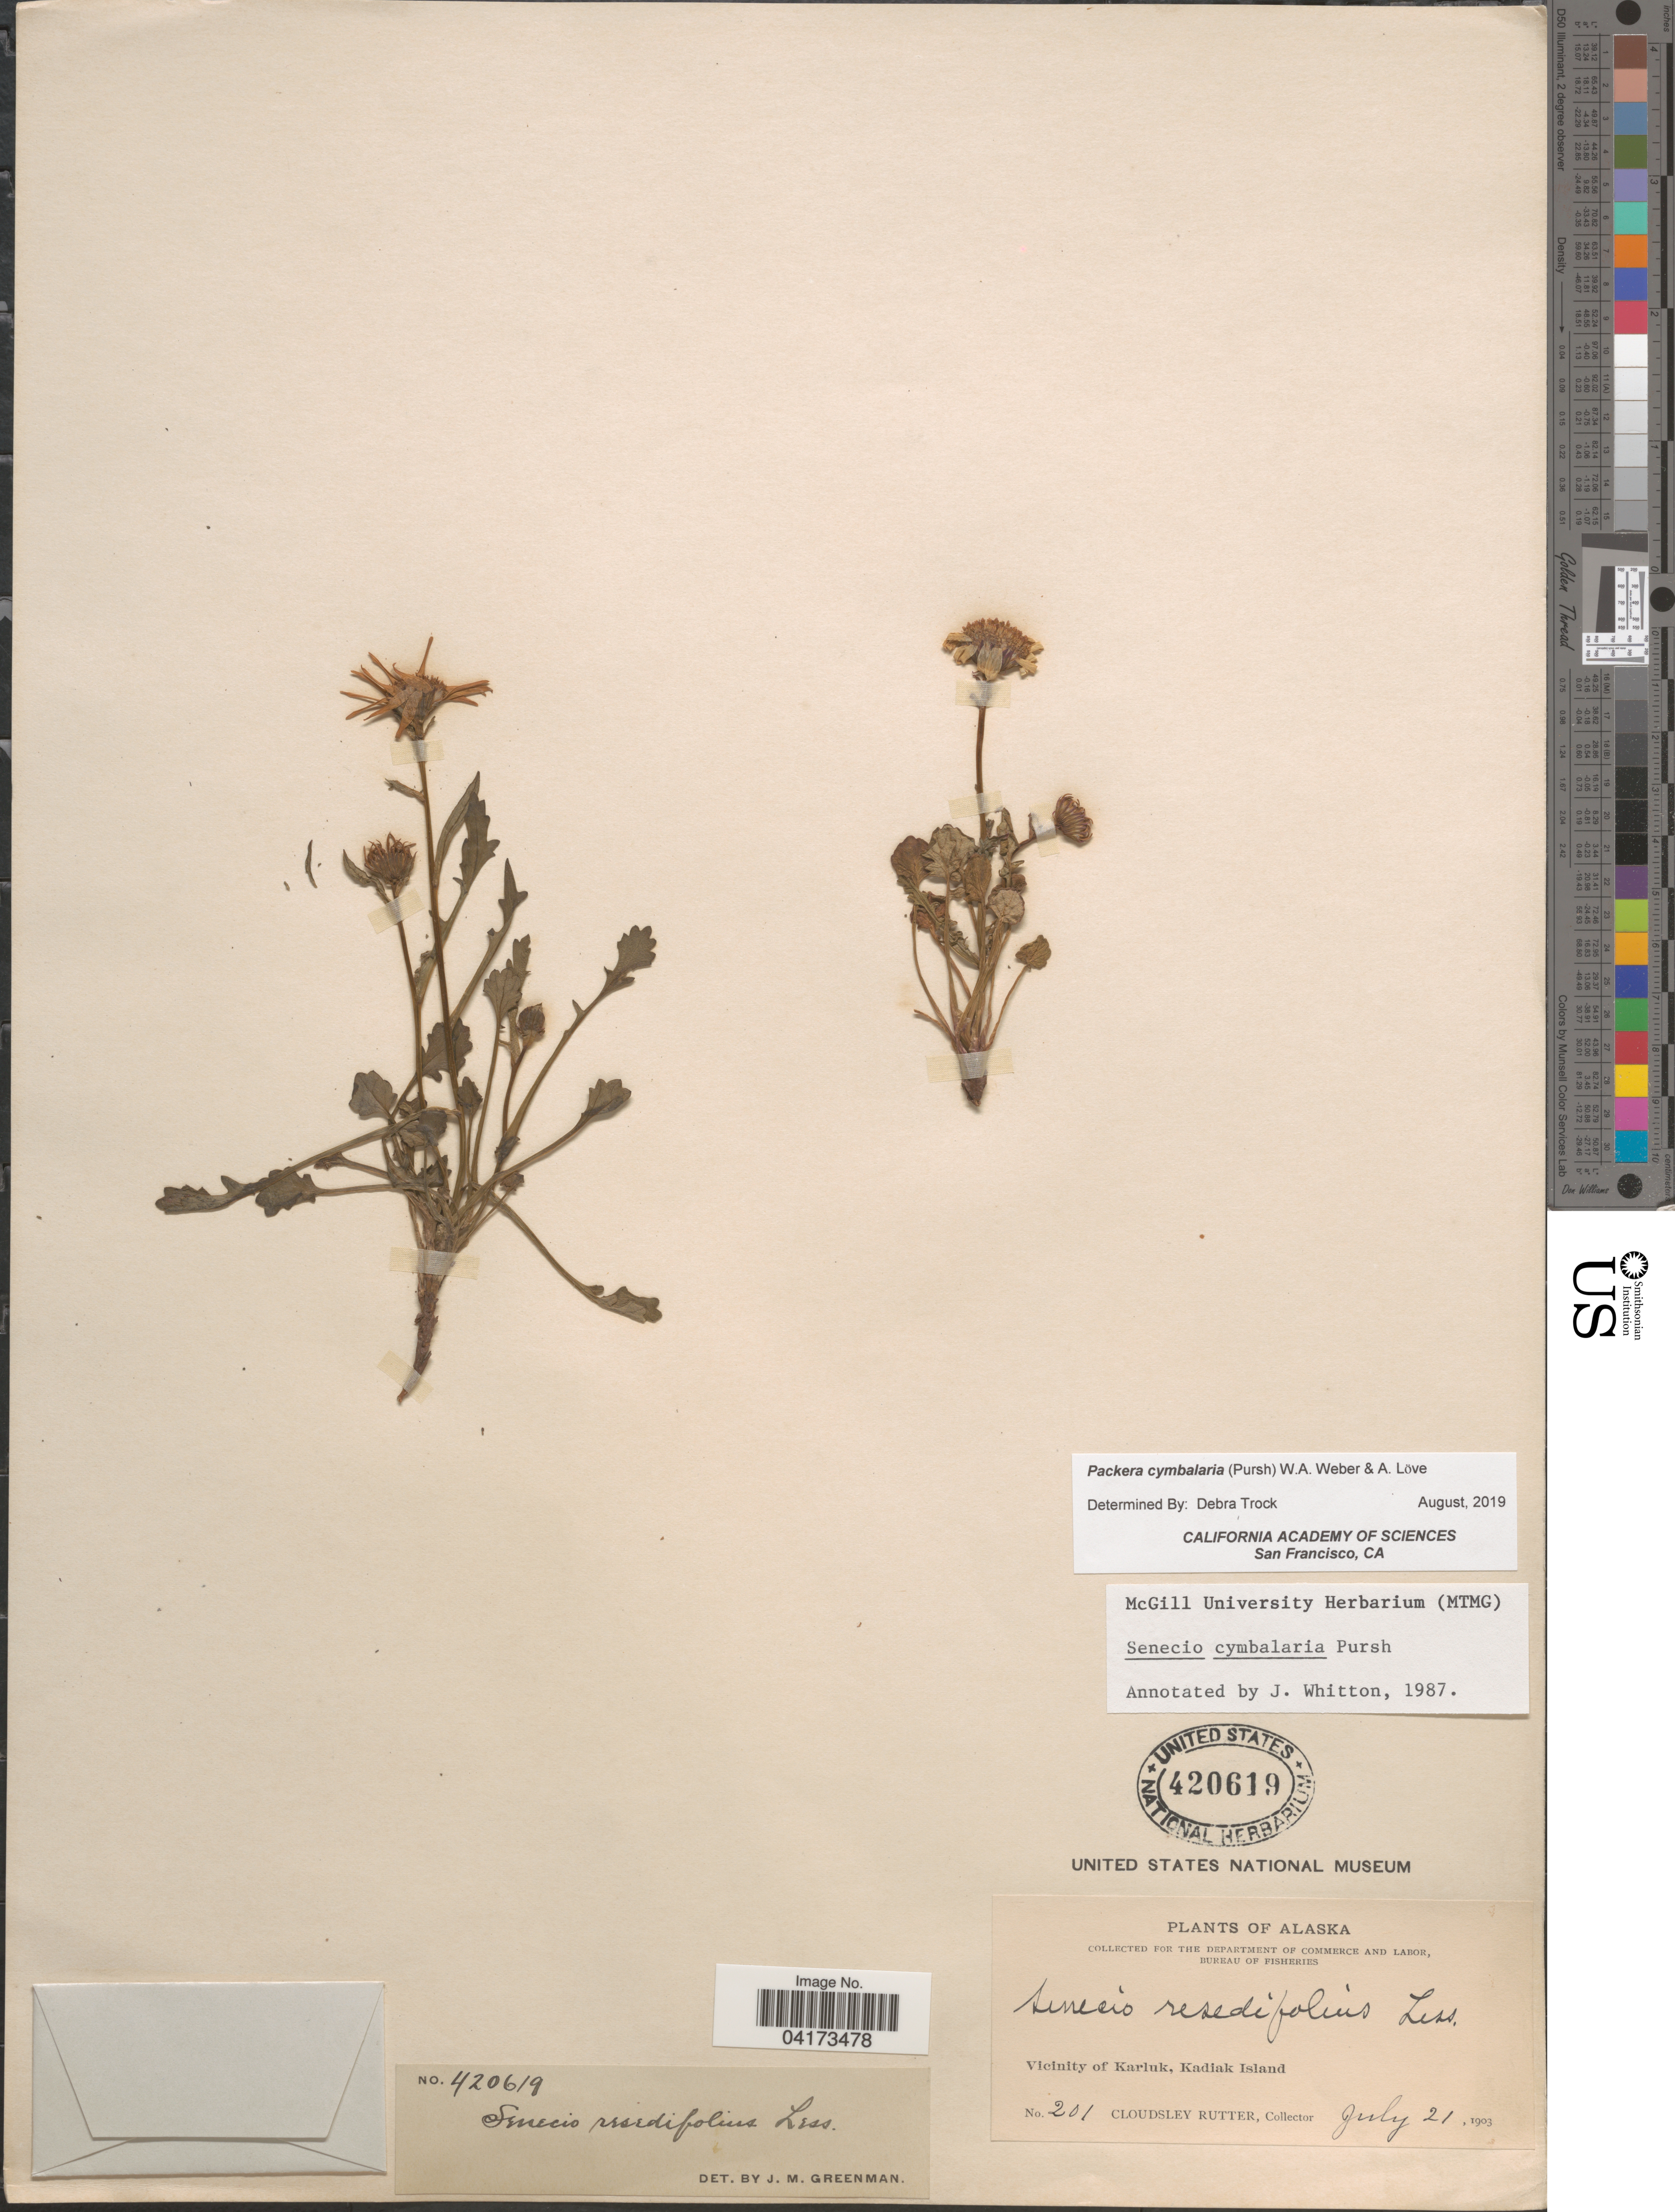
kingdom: Plantae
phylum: Tracheophyta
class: Magnoliopsida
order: Asterales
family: Asteraceae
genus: Packera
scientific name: Packera cymbalaria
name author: (Pursh) W.A. Weber & Á. Löve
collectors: C. Rutter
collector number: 201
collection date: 1903-07-21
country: United States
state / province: Alaska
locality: Vicinity of Karluk, Kadiak Island.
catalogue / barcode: US 420619